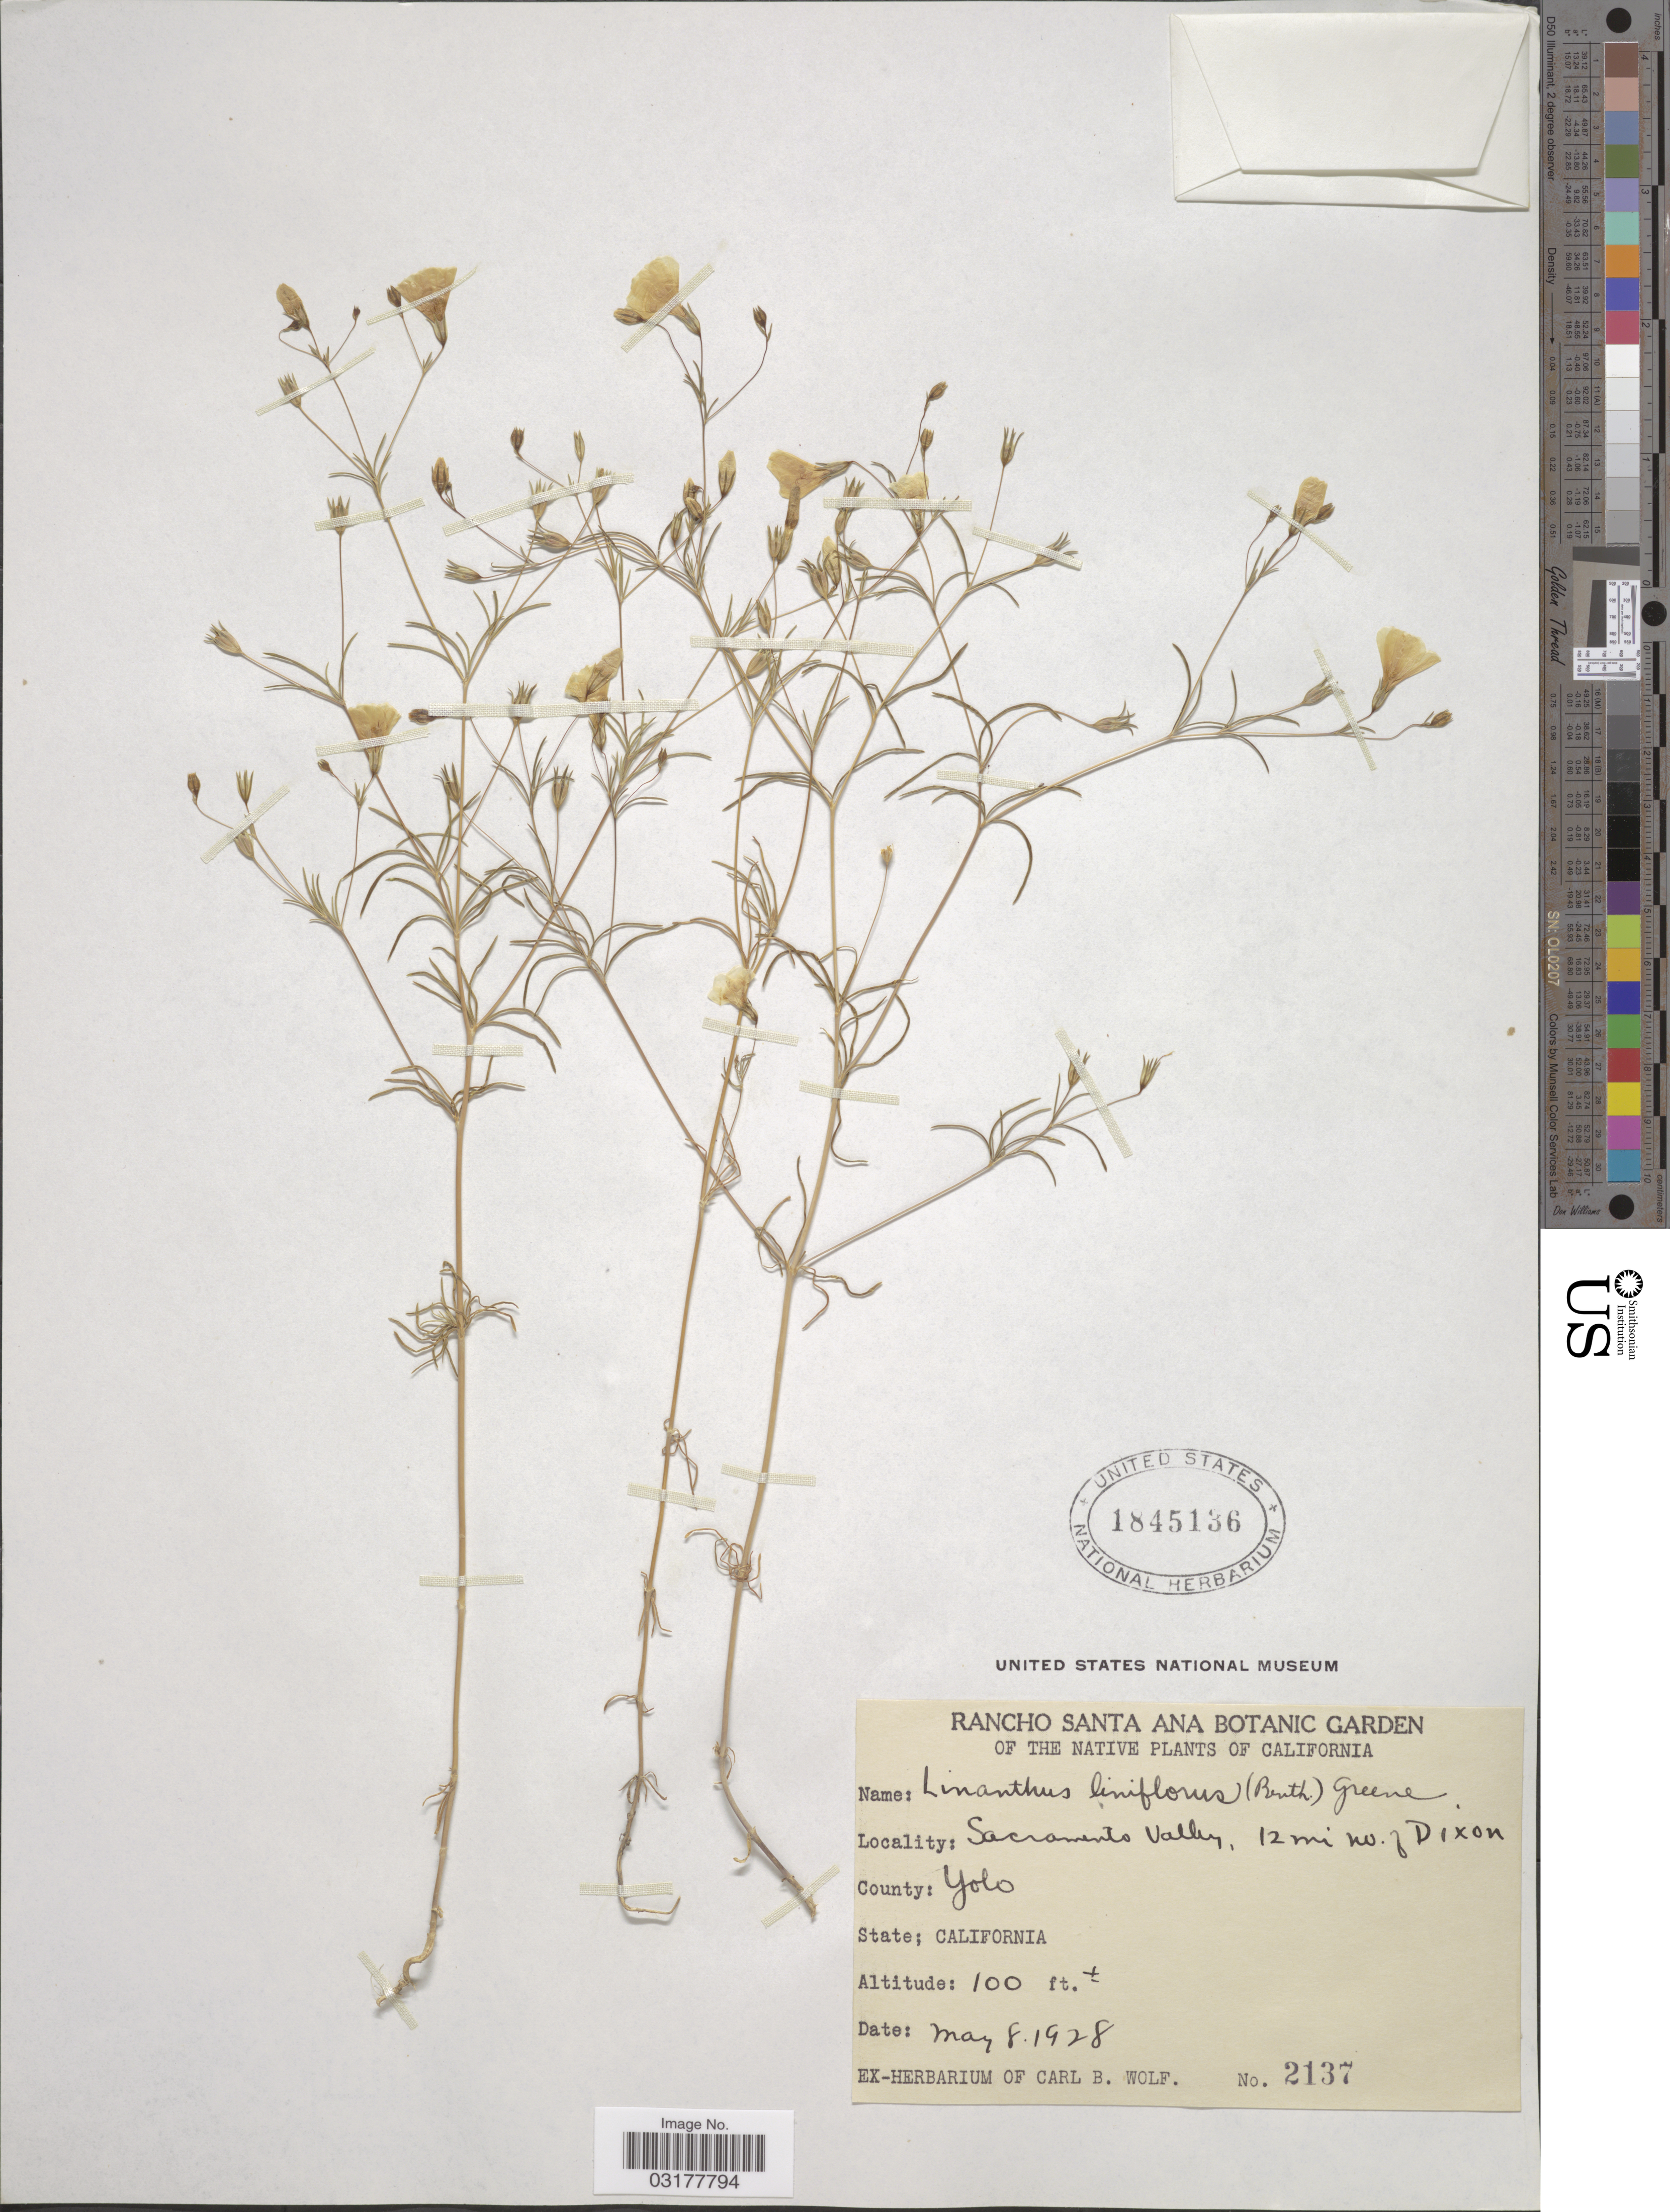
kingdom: Plantae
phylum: Tracheophyta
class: Magnoliopsida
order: Ericales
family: Polemoniaceae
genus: Leptosiphon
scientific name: Leptosiphon liniflorus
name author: (Benth.) J.M. Porter & L.A. Johnson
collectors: ex herb. Carl B. Wolf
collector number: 2137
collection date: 1928-05-08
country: United States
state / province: California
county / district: Yolo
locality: Sacramento Valley, 12 mi no. of Dixon. County: Yolo.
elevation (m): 30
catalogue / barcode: US 1845136